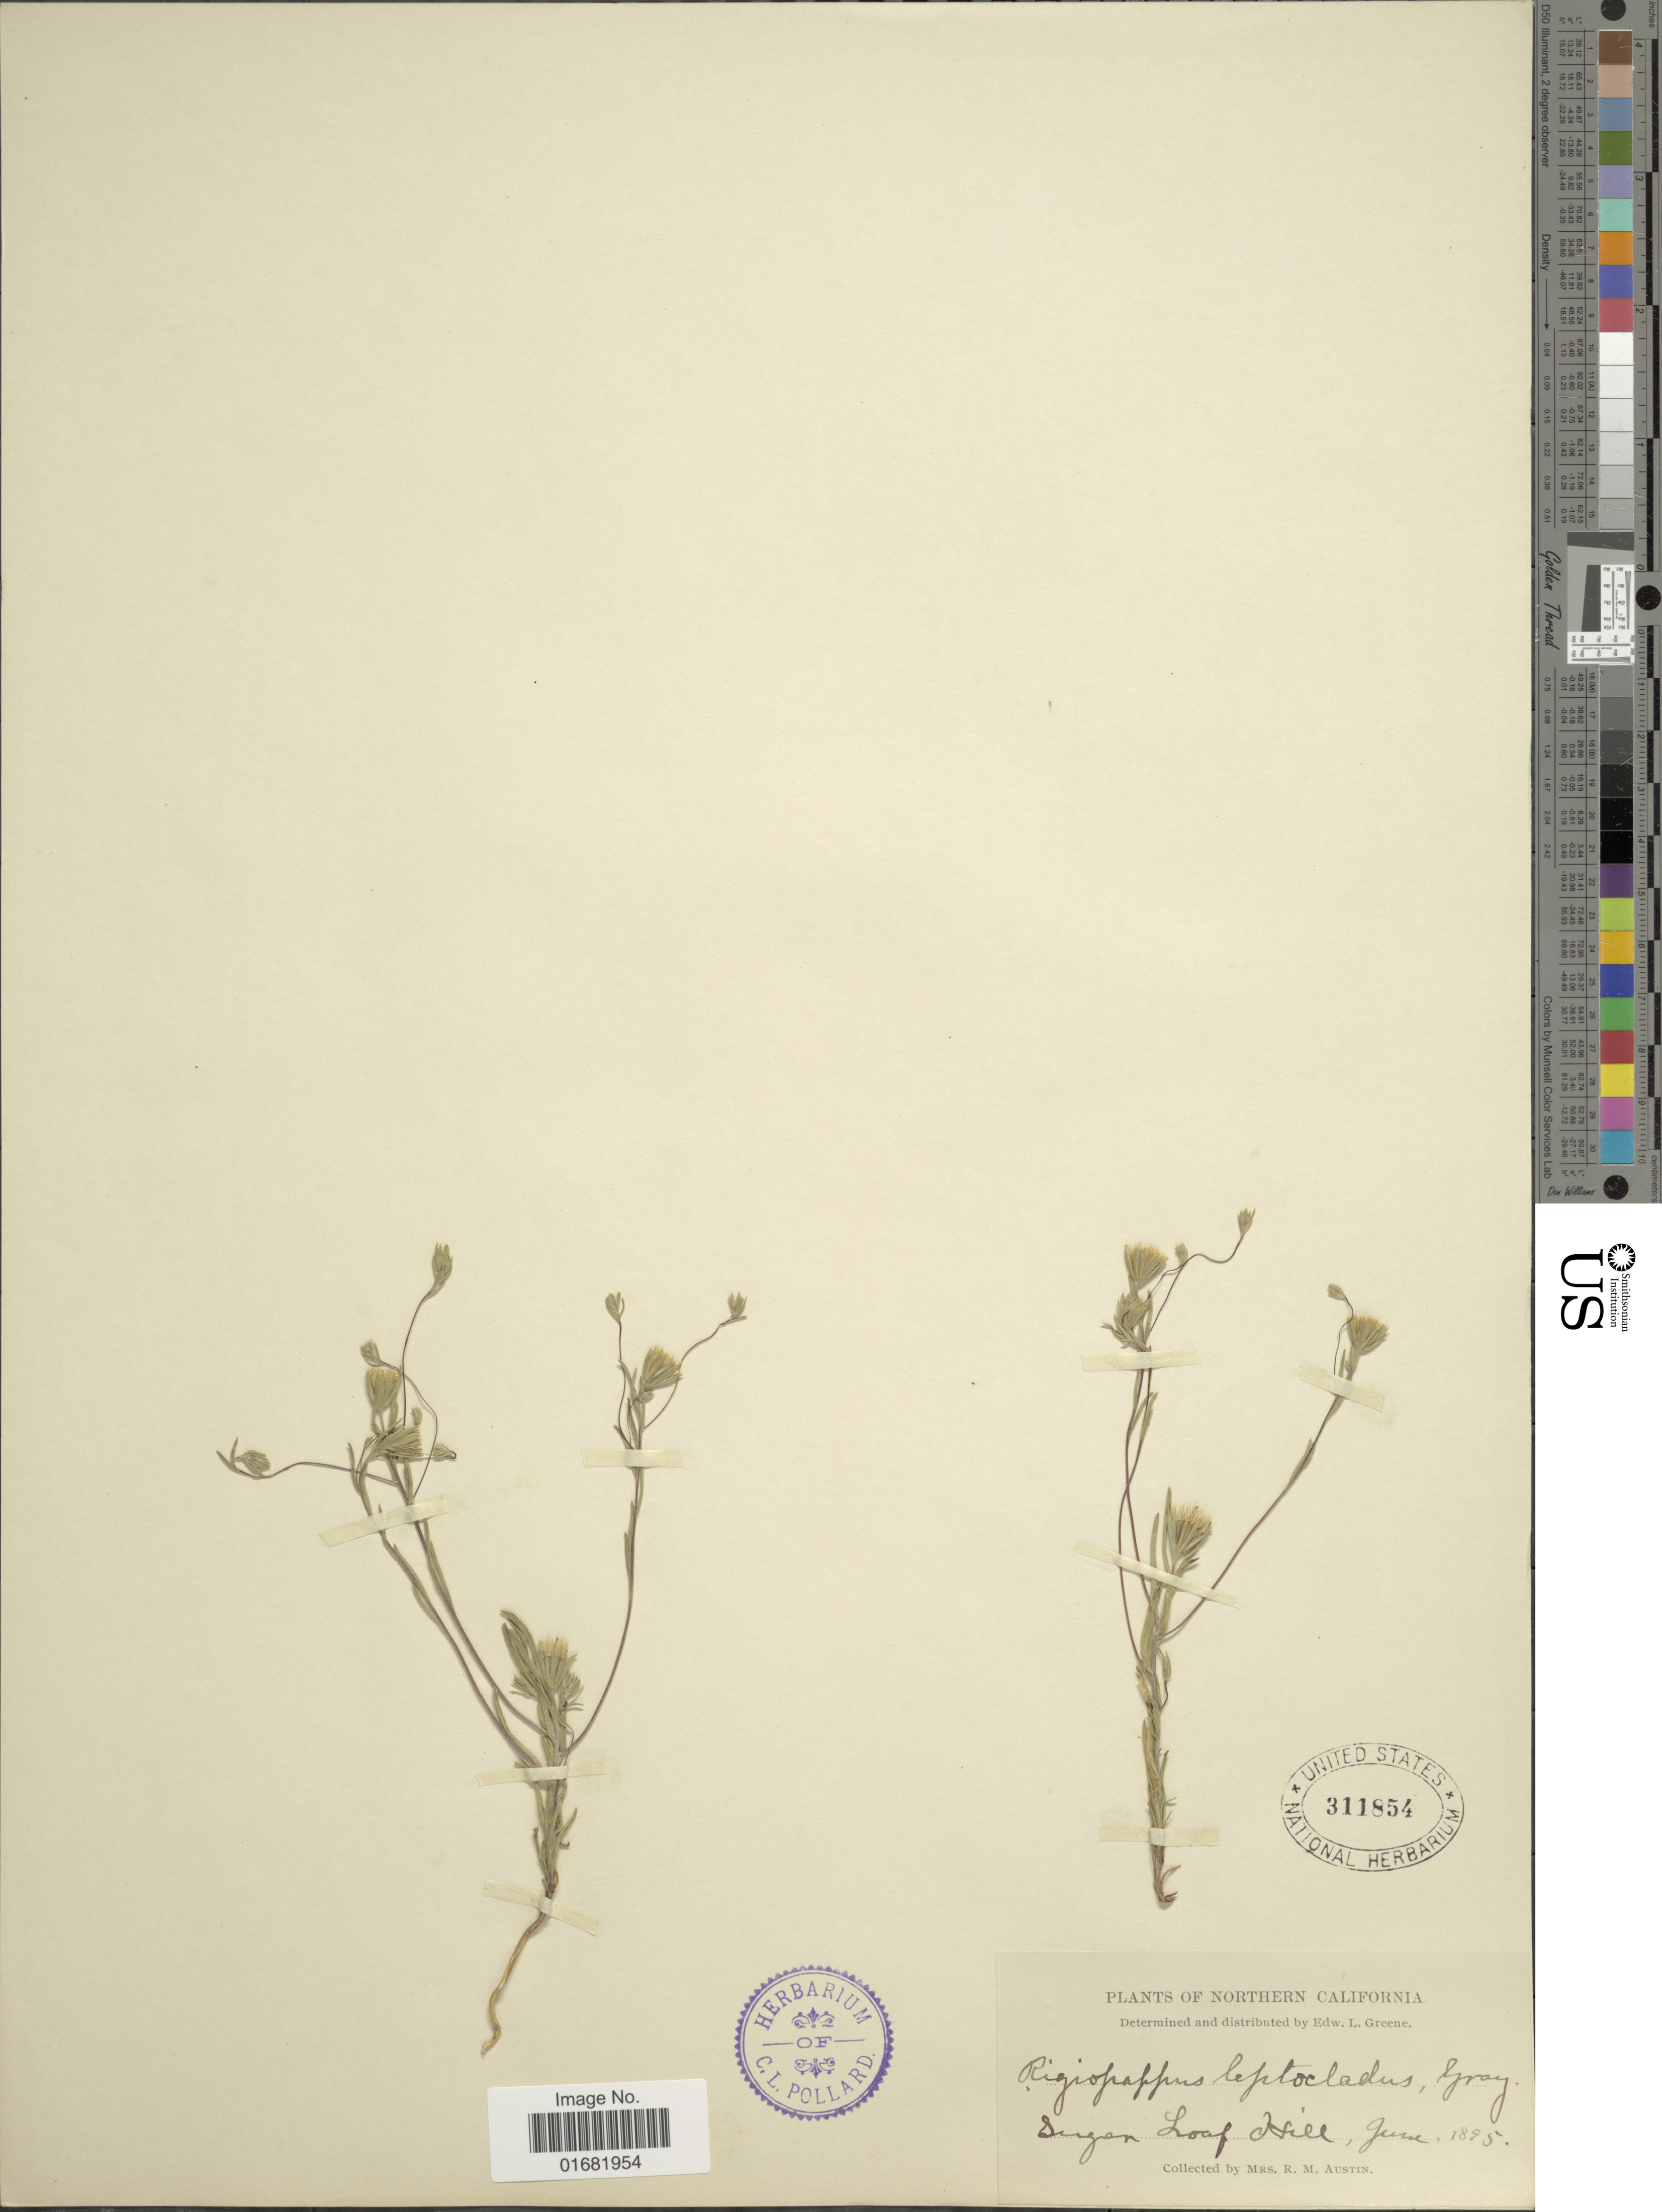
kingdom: Plantae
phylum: Tracheophyta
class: Magnoliopsida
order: Asterales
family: Asteraceae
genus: Rigiopappus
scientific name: Rigiopappus leptocladus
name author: A. Gray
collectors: R. Austin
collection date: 1895-06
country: United States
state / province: California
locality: Northern California. Dungeon Loaf Hill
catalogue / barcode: US 311854